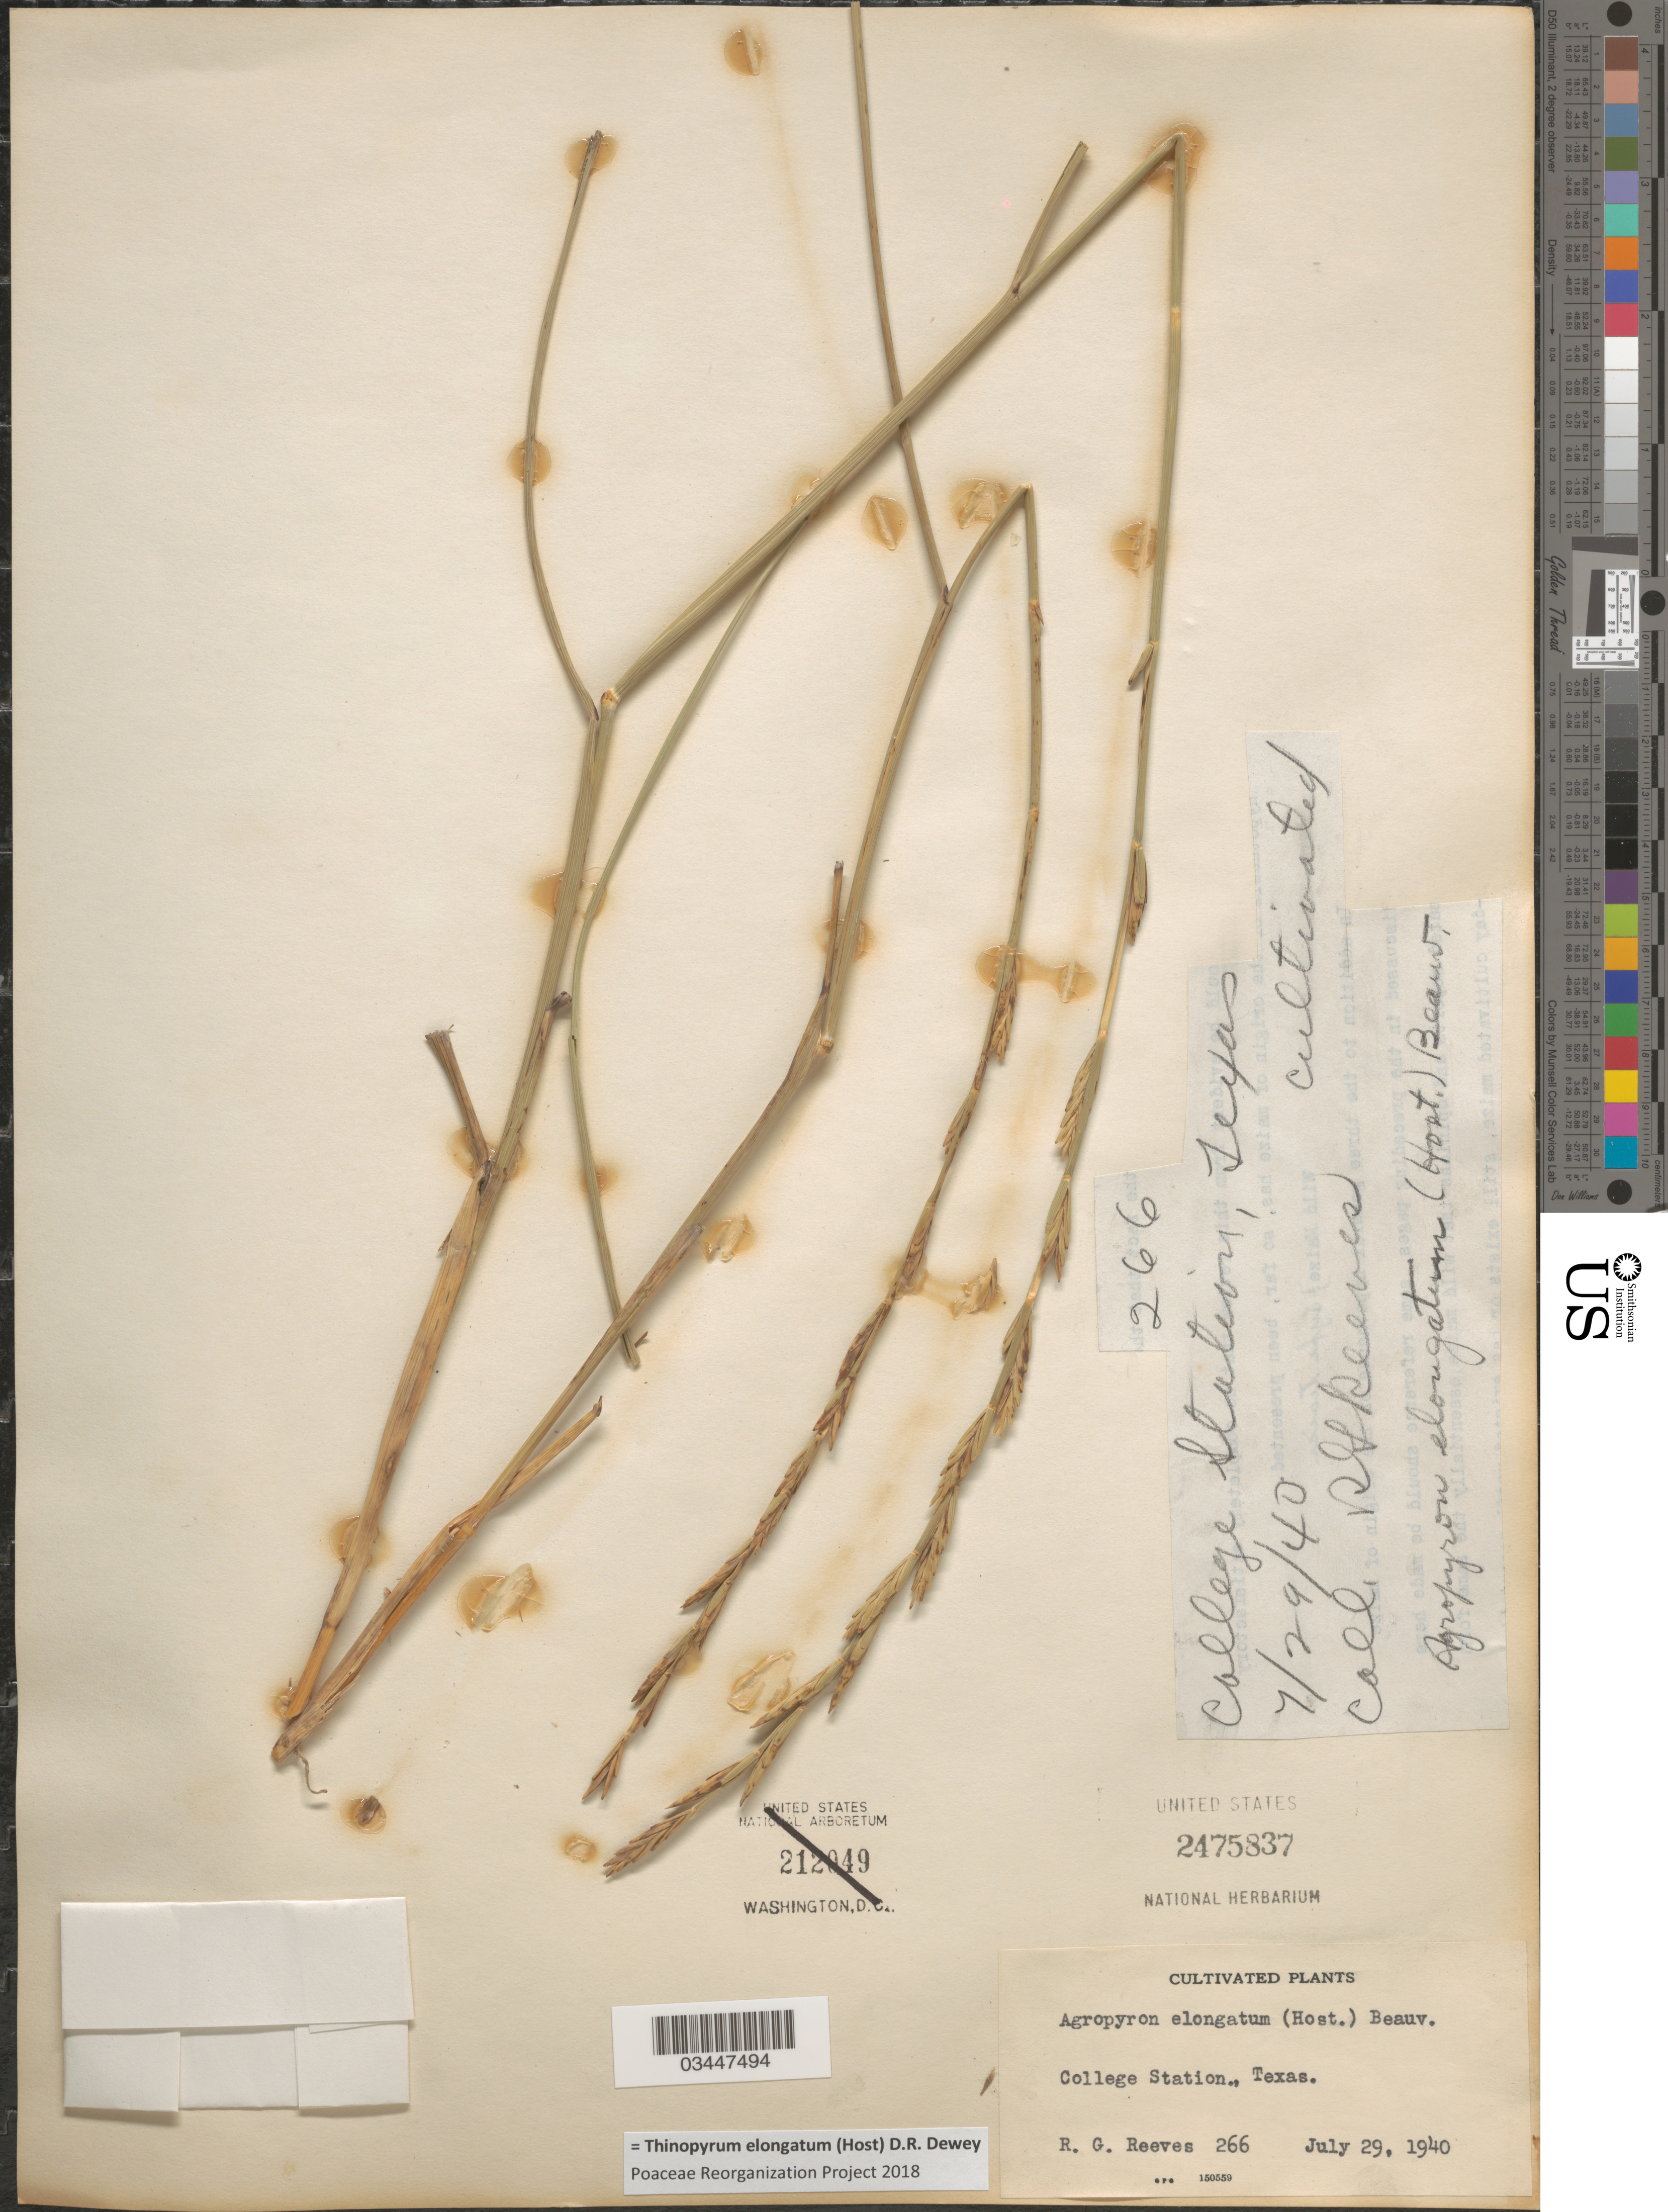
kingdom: Plantae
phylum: Tracheophyta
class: Liliopsida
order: Poales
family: Poaceae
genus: Thinopyrum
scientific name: Thinopyrum elongatum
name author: (Host) Barkworth & Dewey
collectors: R. G. Reeves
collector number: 266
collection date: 1940-07-29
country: United States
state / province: Texas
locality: College Station.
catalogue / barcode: US 2475837